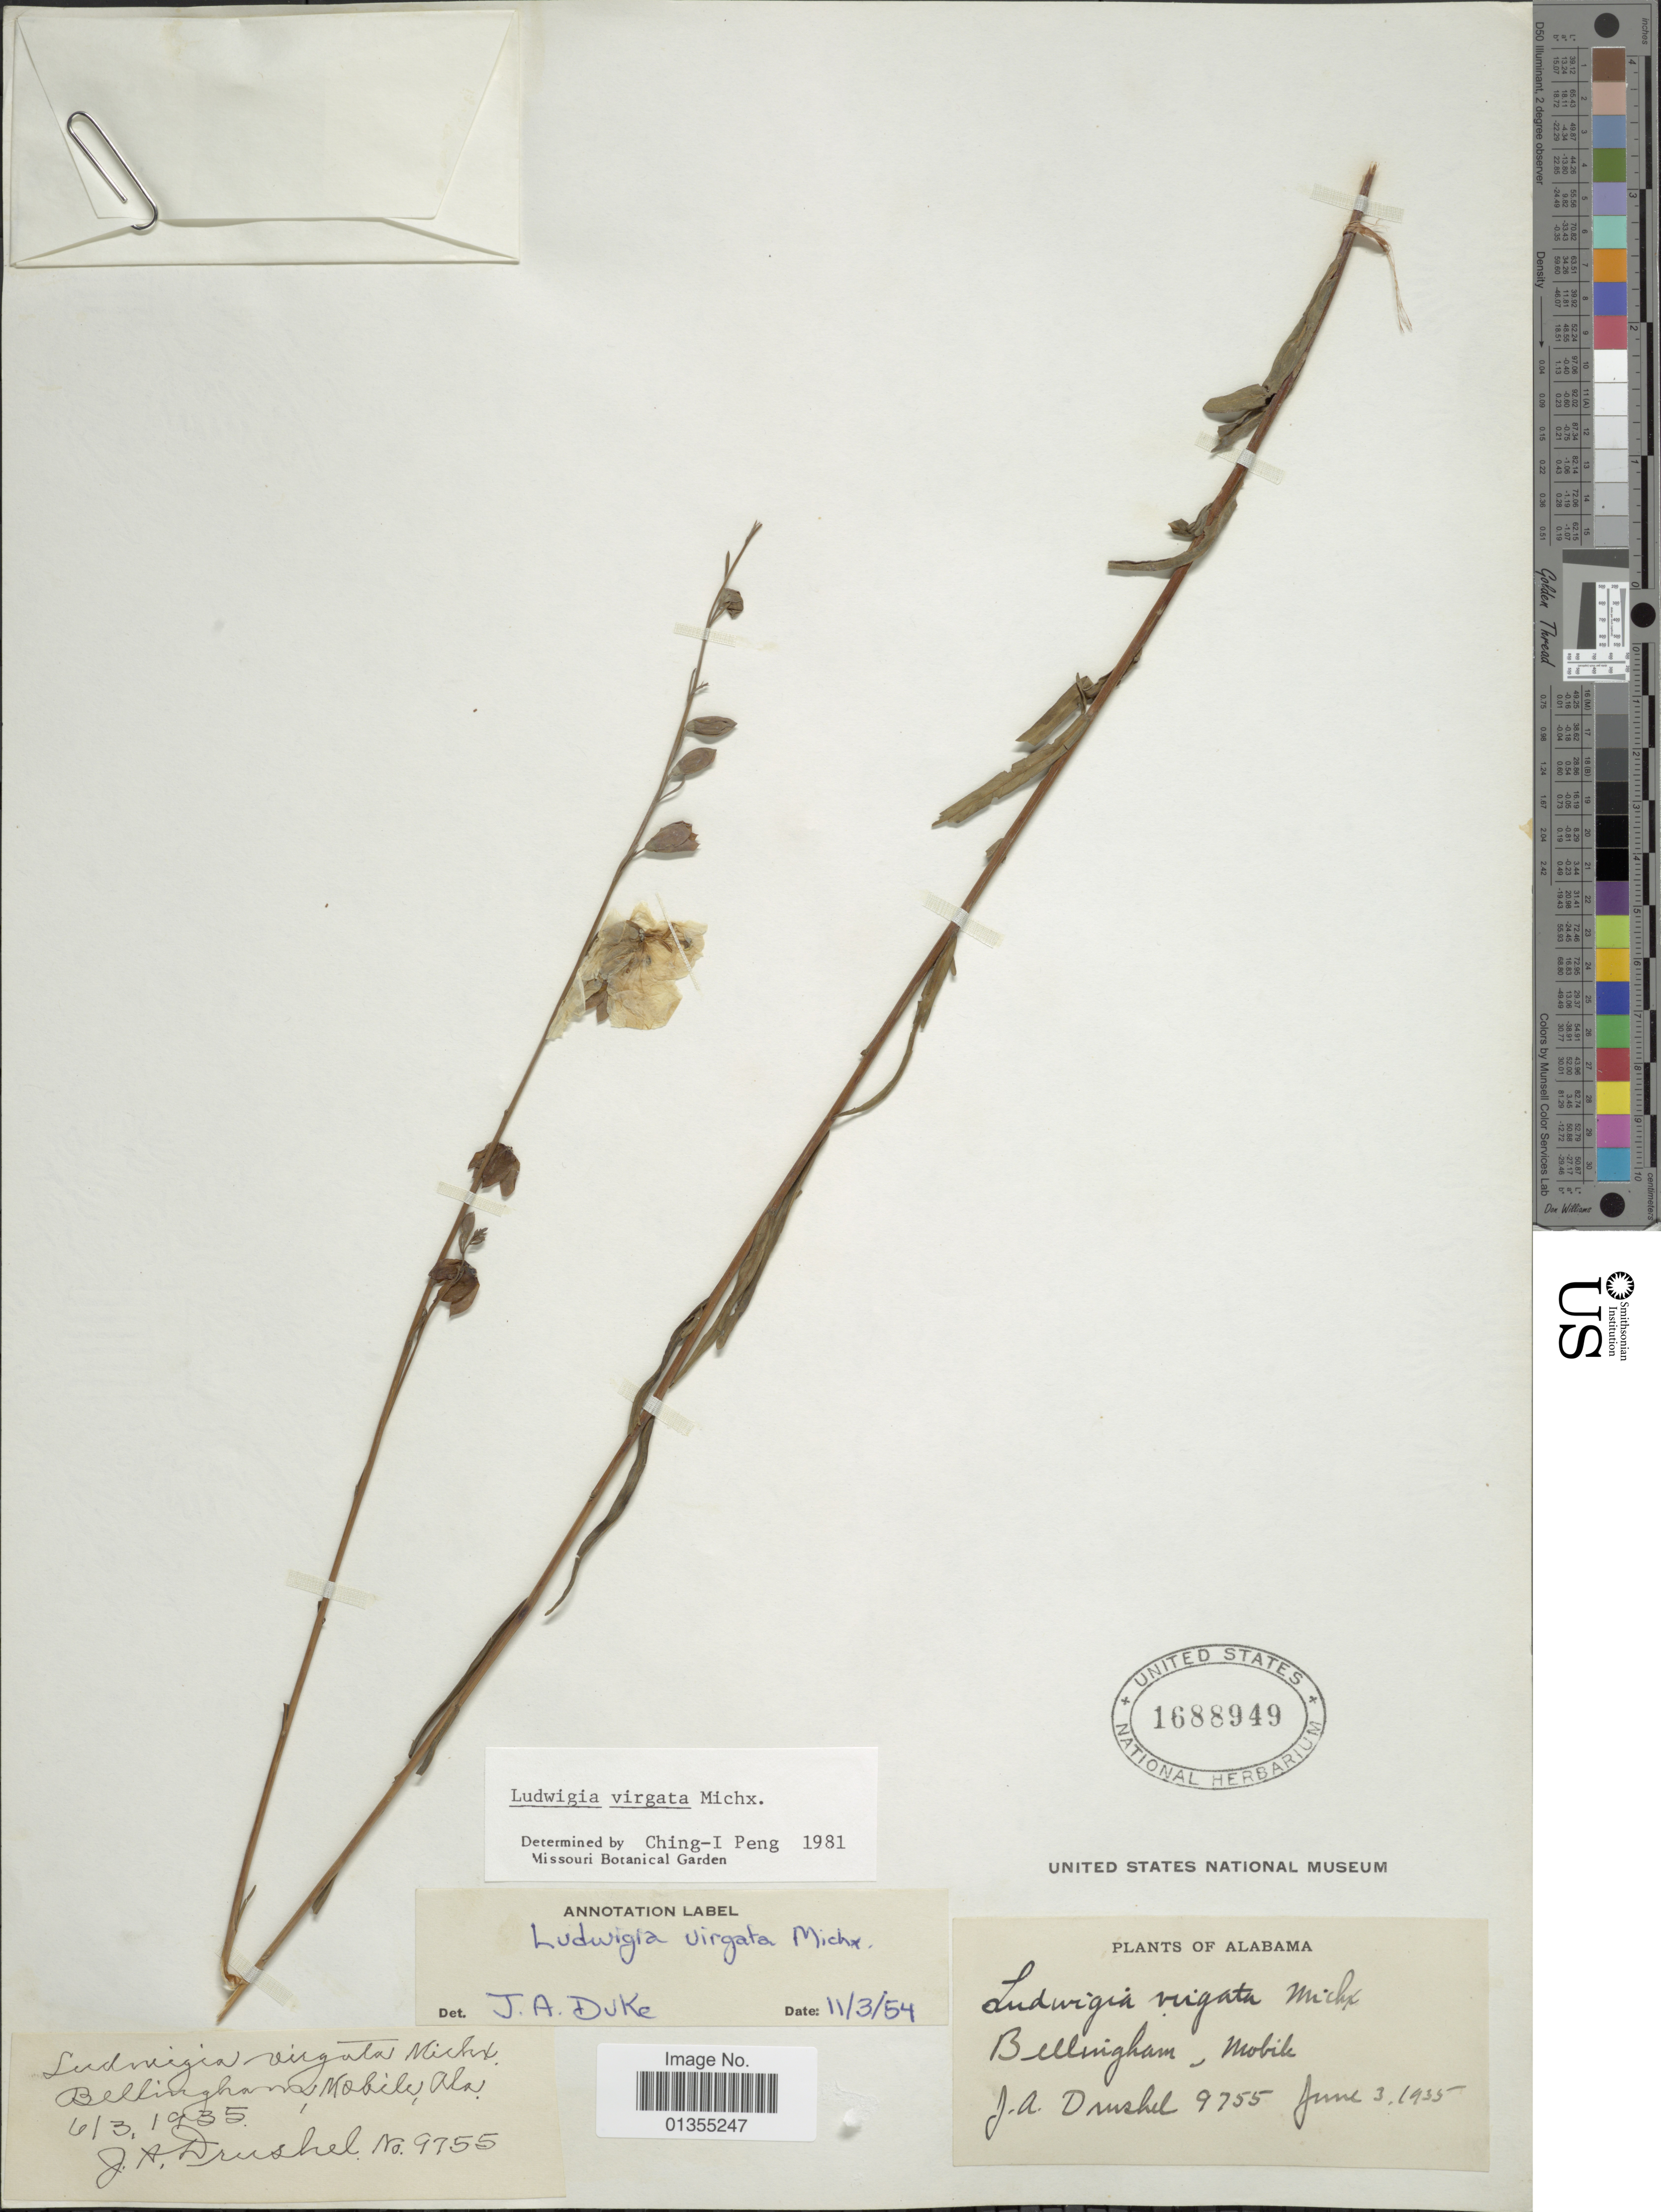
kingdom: Plantae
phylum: Tracheophyta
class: Magnoliopsida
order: Myrtales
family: Onagraceae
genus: Ludwigia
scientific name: Ludwigia virgata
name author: Michx.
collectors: J. A. Drushel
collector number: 9755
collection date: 1935-06-03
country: United States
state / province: Alabama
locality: Bellingham, Mobik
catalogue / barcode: US 1688949